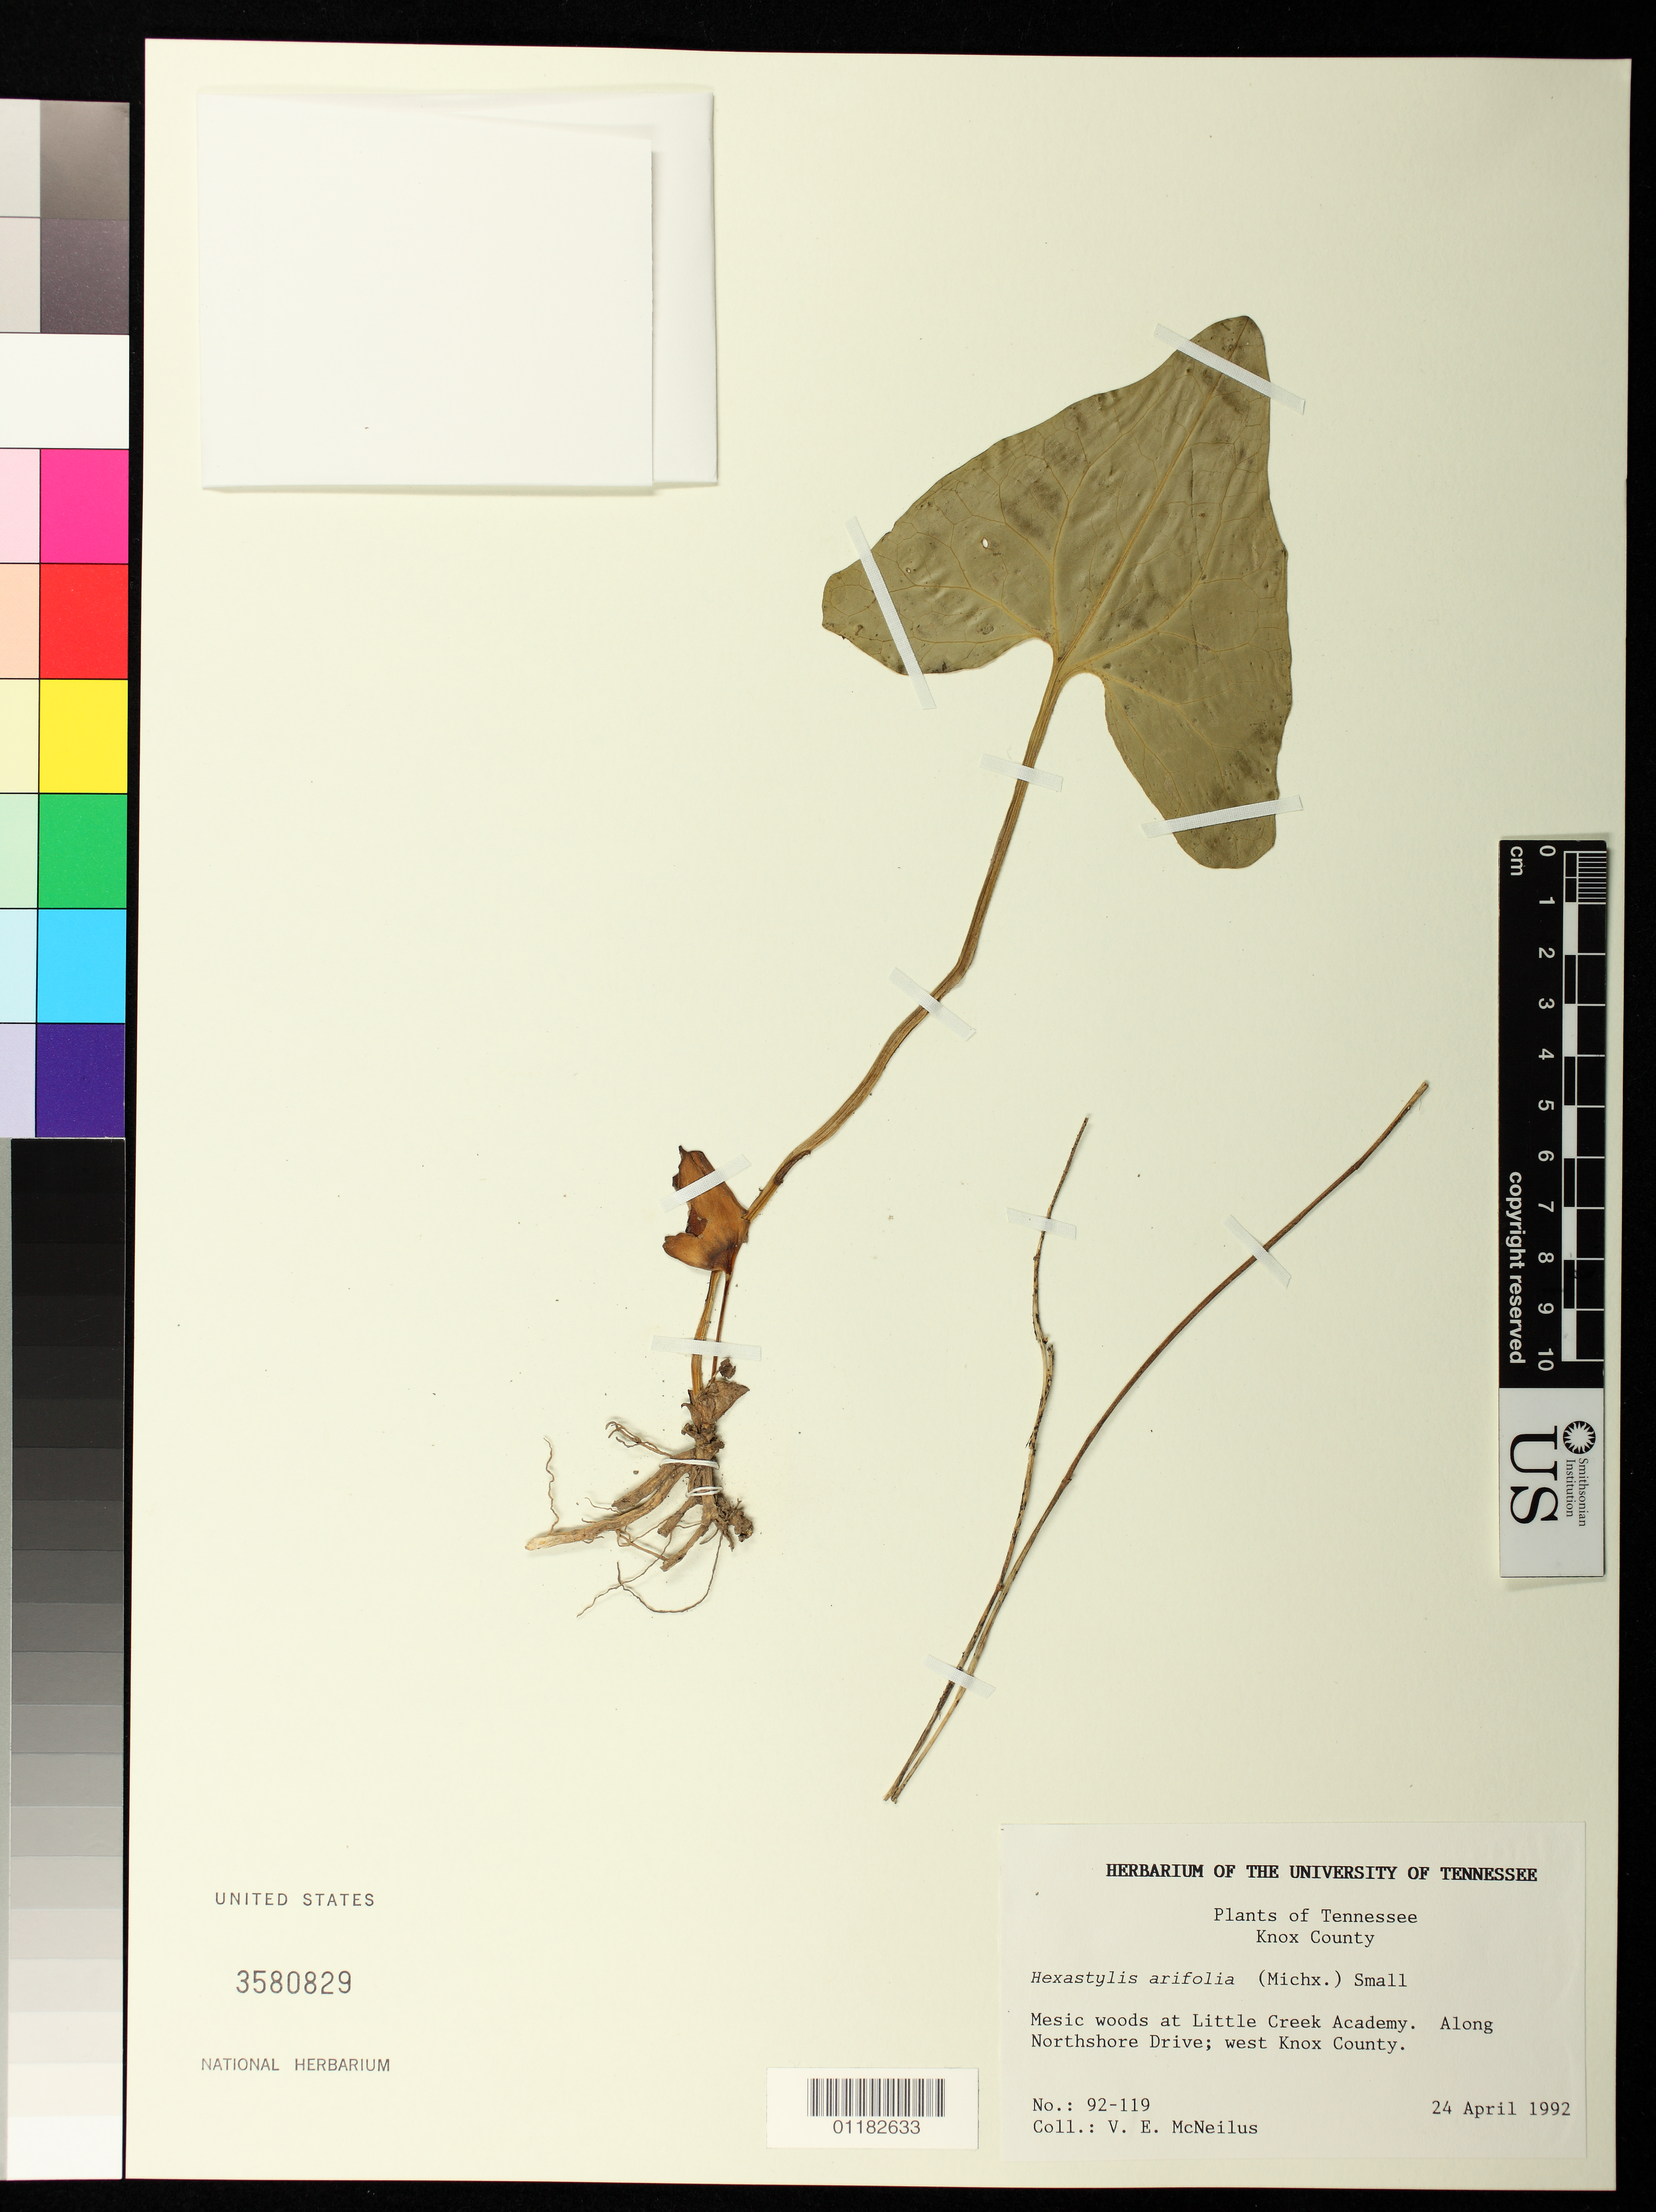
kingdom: Plantae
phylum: Tracheophyta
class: Magnoliopsida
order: Piperales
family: Aristolochiaceae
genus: Hexastylis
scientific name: Hexastylis arifolia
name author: (Michx.) Small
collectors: V. McNeilus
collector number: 92-119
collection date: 1992-04-24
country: United States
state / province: Tennessee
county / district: Knox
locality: Along Northshore Drive, west Knox County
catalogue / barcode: US 3580829